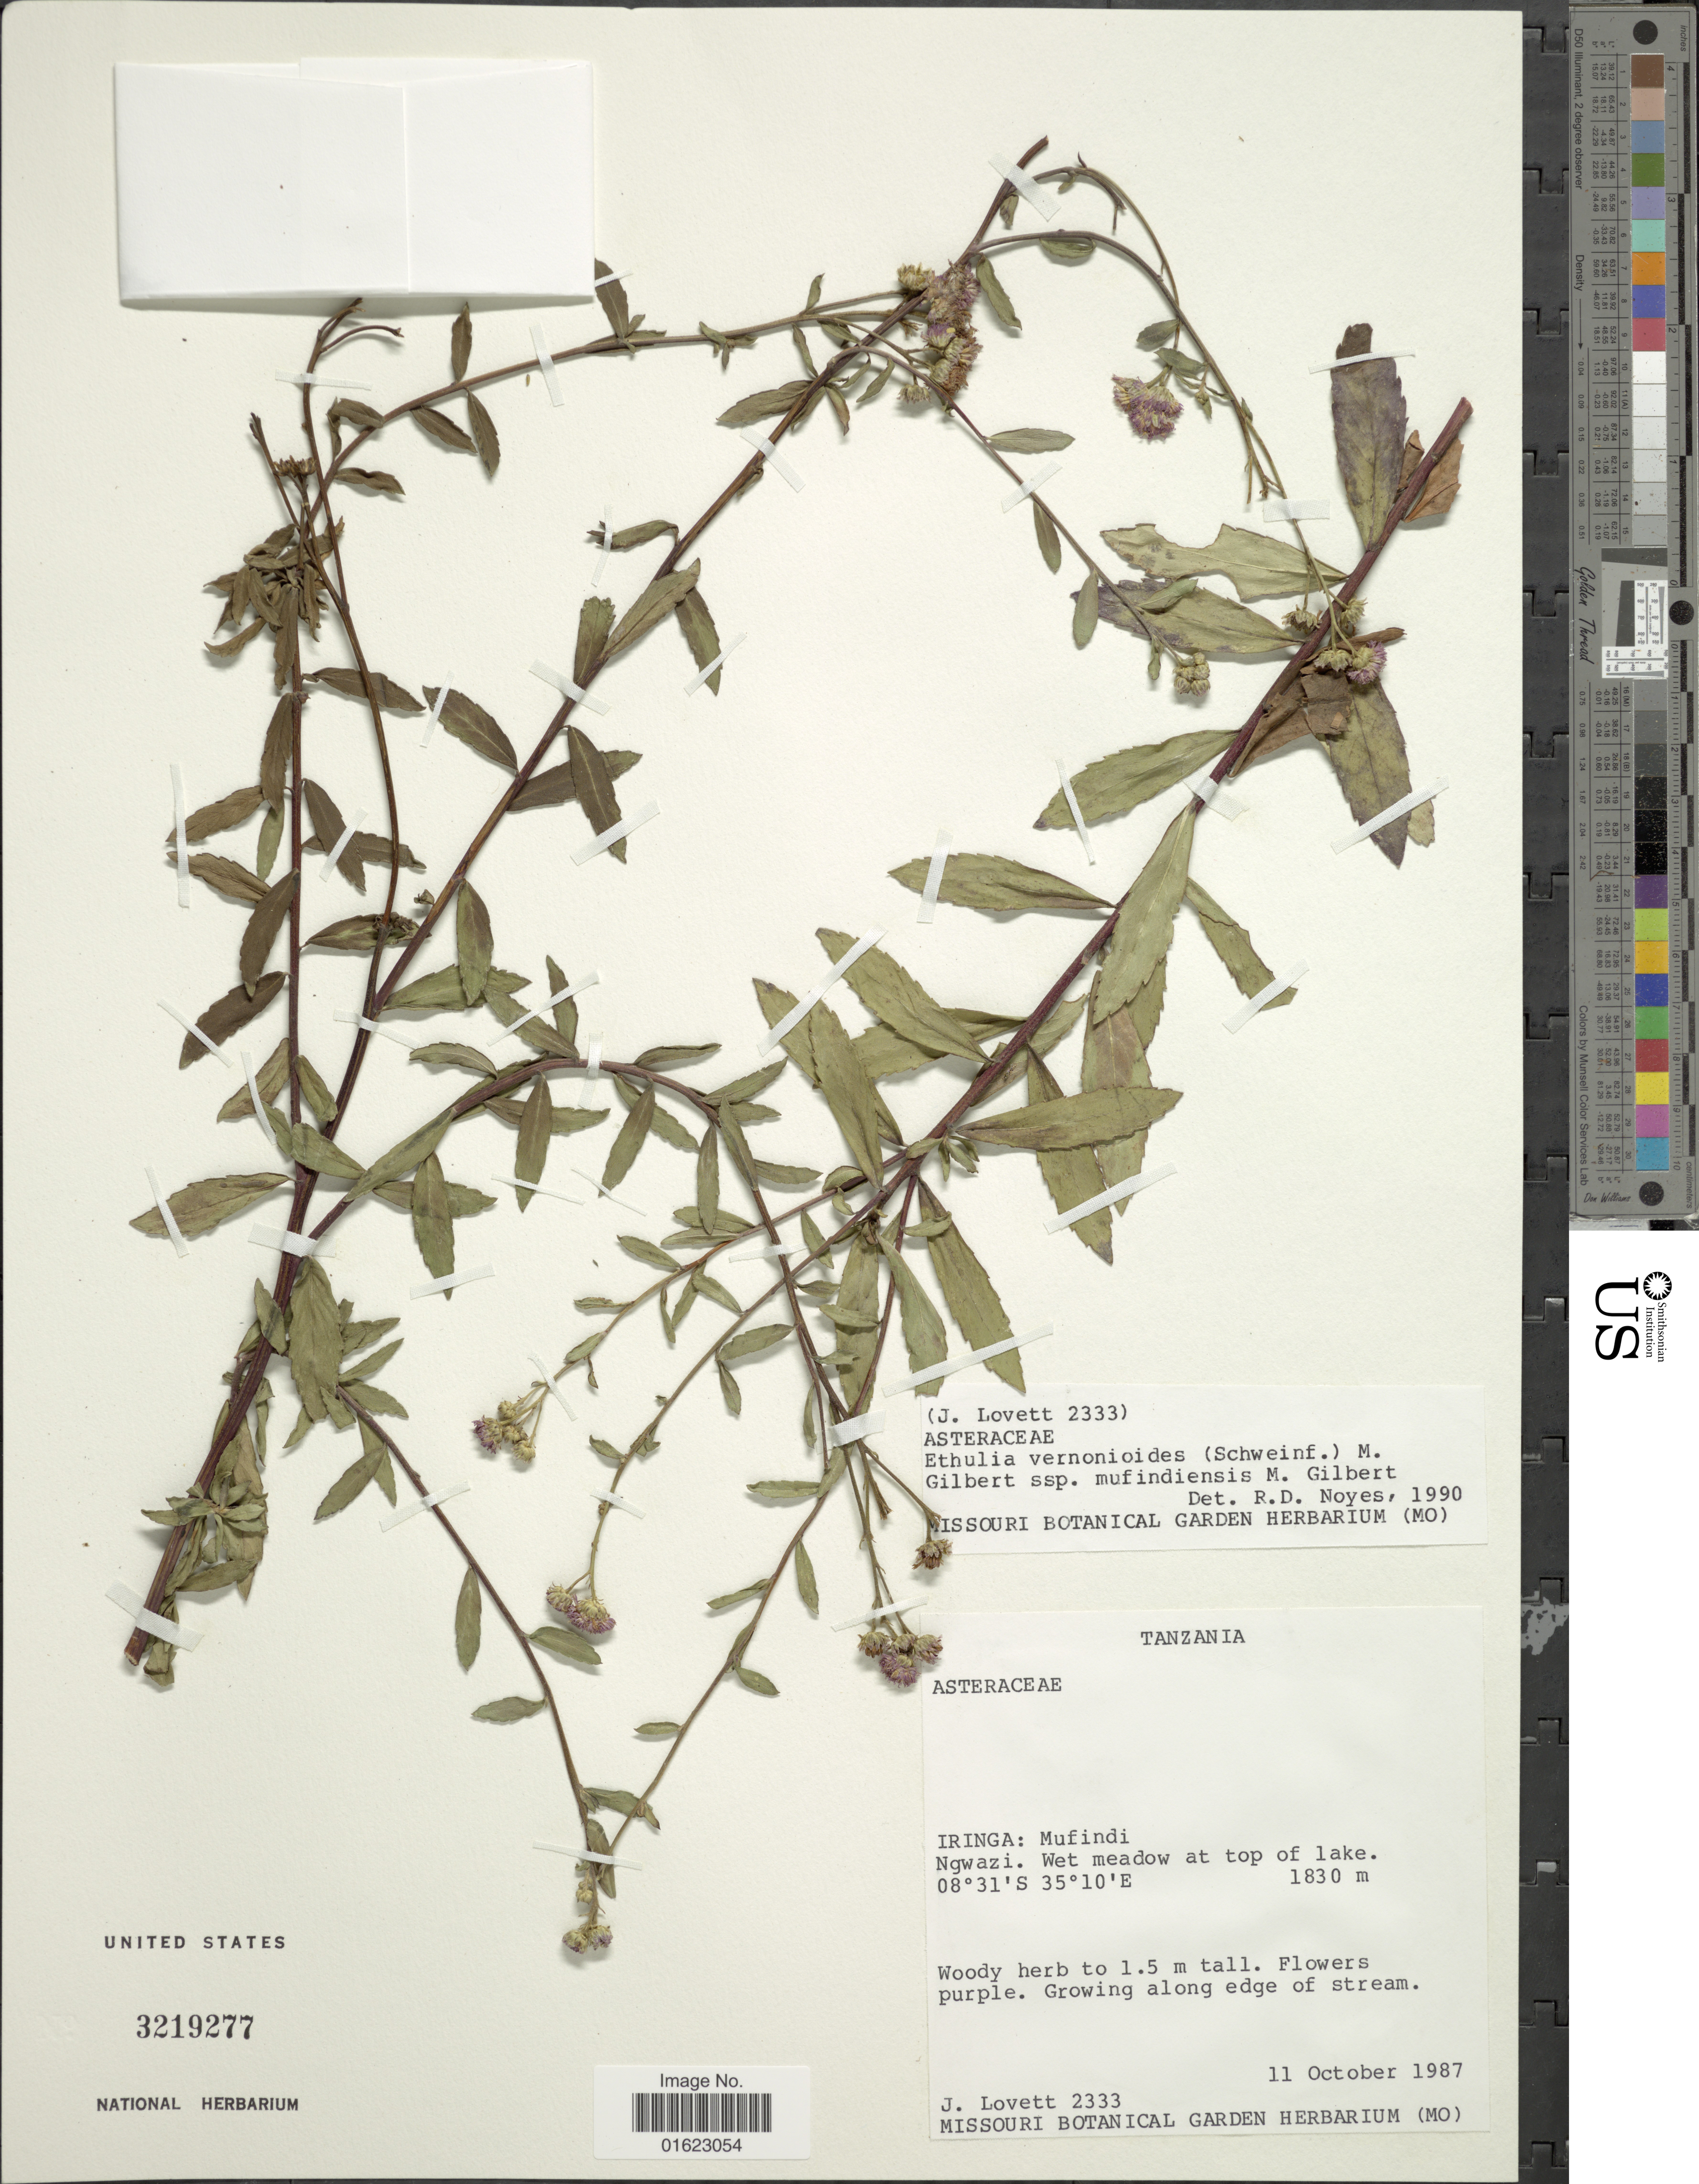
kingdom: Plantae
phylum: Tracheophyta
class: Magnoliopsida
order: Asterales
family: Asteraceae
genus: Ethulia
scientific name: Ethulia vernonioides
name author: (Schweinf.) M.G. Gilbert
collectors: J. Lovett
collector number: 2333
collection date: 1987-10-11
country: Tanzania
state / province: Iringa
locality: Tanzania. Iringa: Mufindi, Ngwazi.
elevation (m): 1830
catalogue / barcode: US 3219277